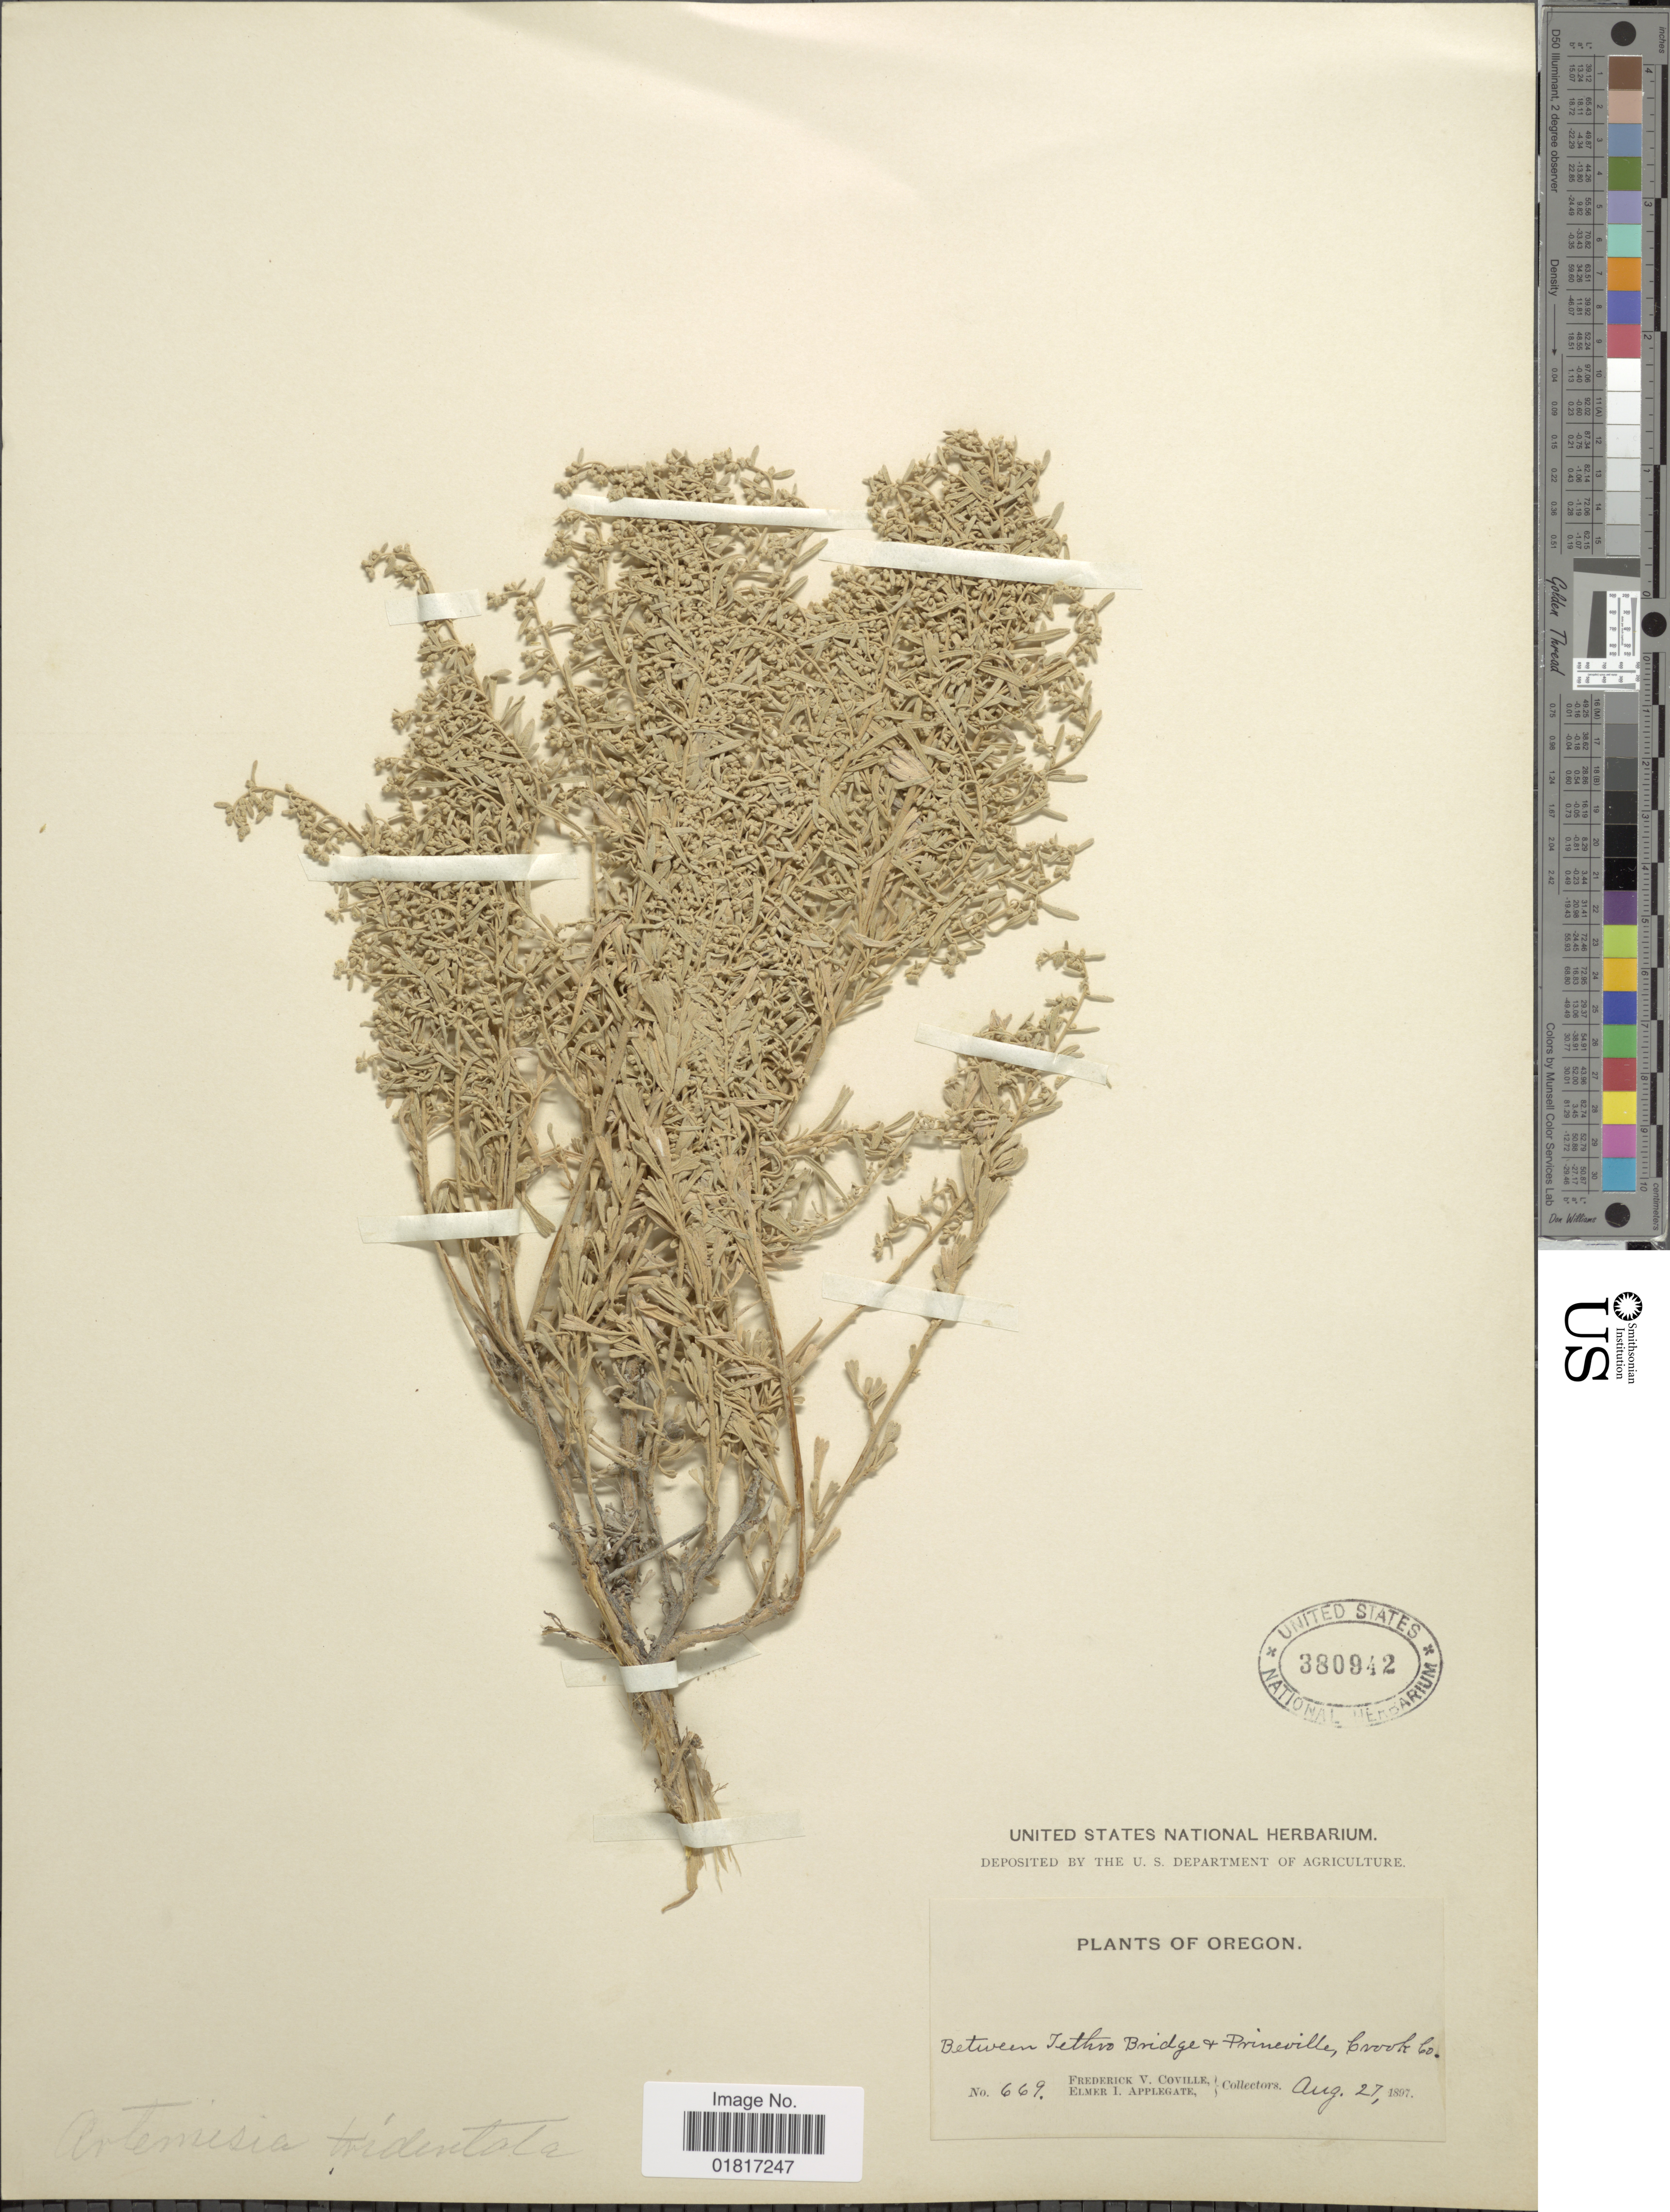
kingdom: Plantae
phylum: Tracheophyta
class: Magnoliopsida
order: Asterales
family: Asteraceae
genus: Artemisia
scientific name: Artemisia tridentata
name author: Nutt.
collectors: F. V. Coville & E. I. Applegate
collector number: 669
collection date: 1897-08-27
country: United States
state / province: Oregon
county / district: Crook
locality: Between Jetho bridge & Prineville, Crook Co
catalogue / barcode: US 380942